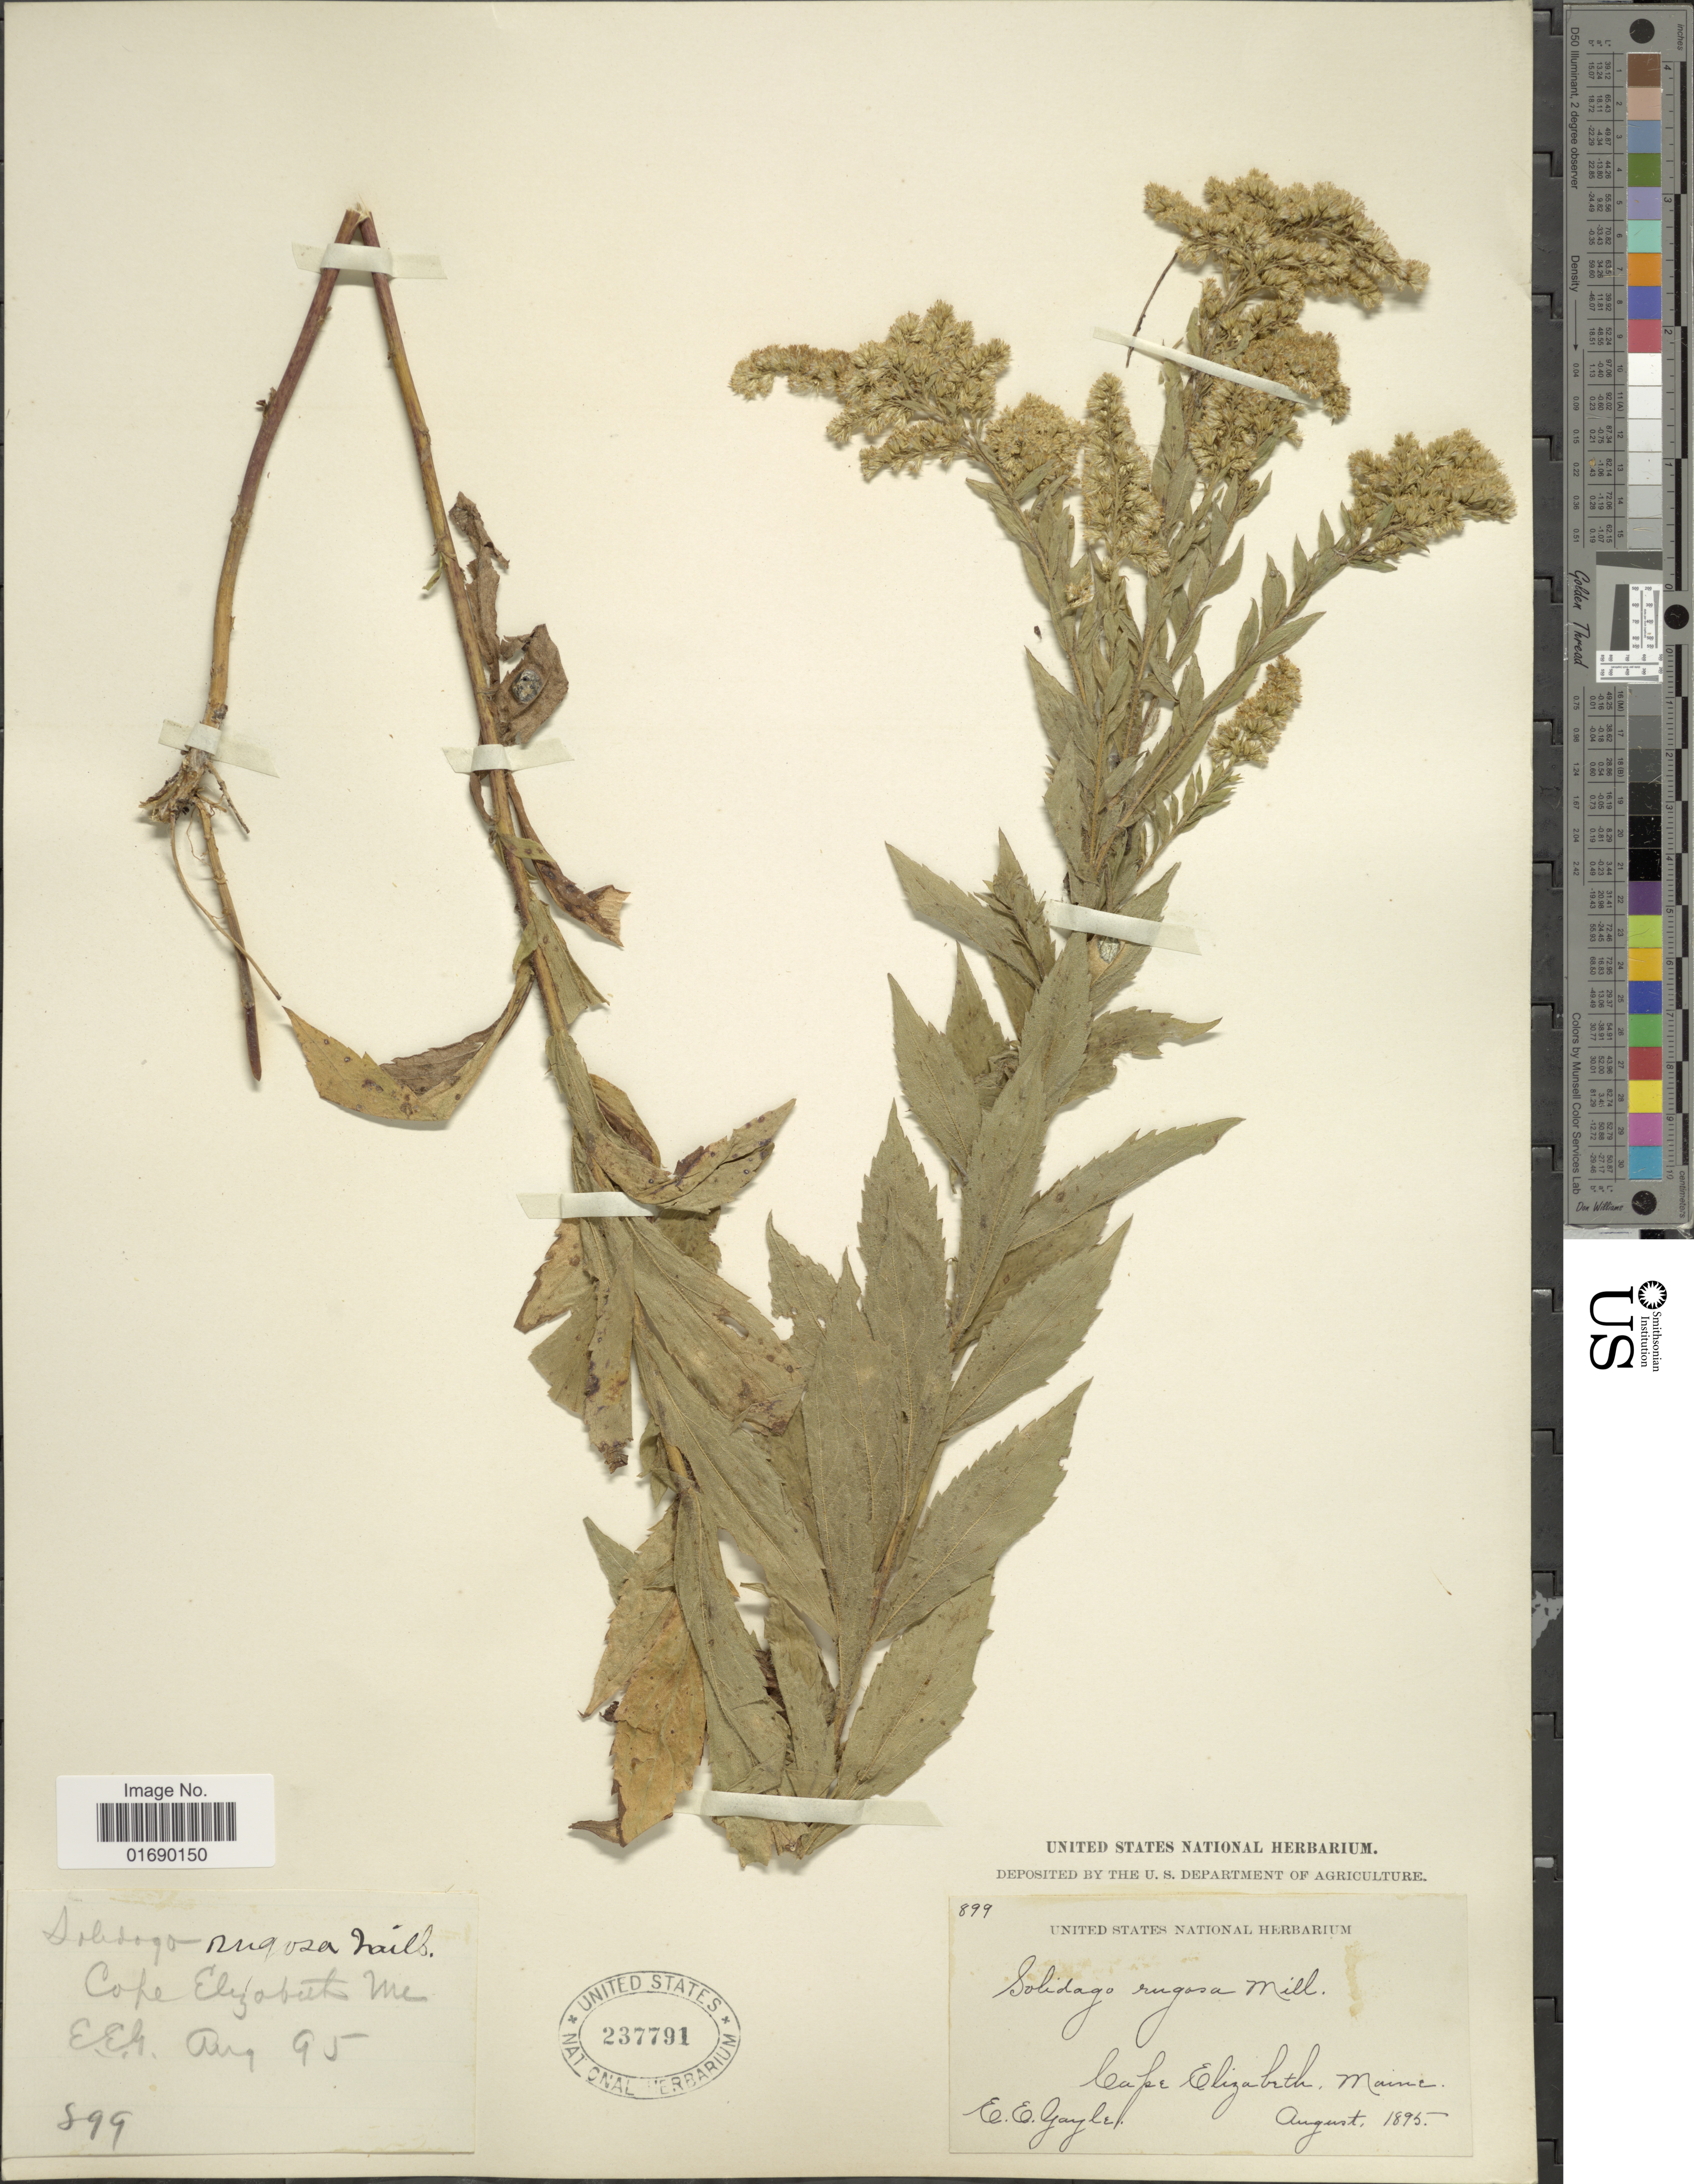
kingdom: Plantae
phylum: Tracheophyta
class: Magnoliopsida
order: Asterales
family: Asteraceae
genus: Solidago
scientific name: Solidago rugosa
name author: Mill.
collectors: E. Gayle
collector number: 899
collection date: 1895-08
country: United States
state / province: Maine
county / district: Cumberland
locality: Cape Elizabeth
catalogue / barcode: US 237791